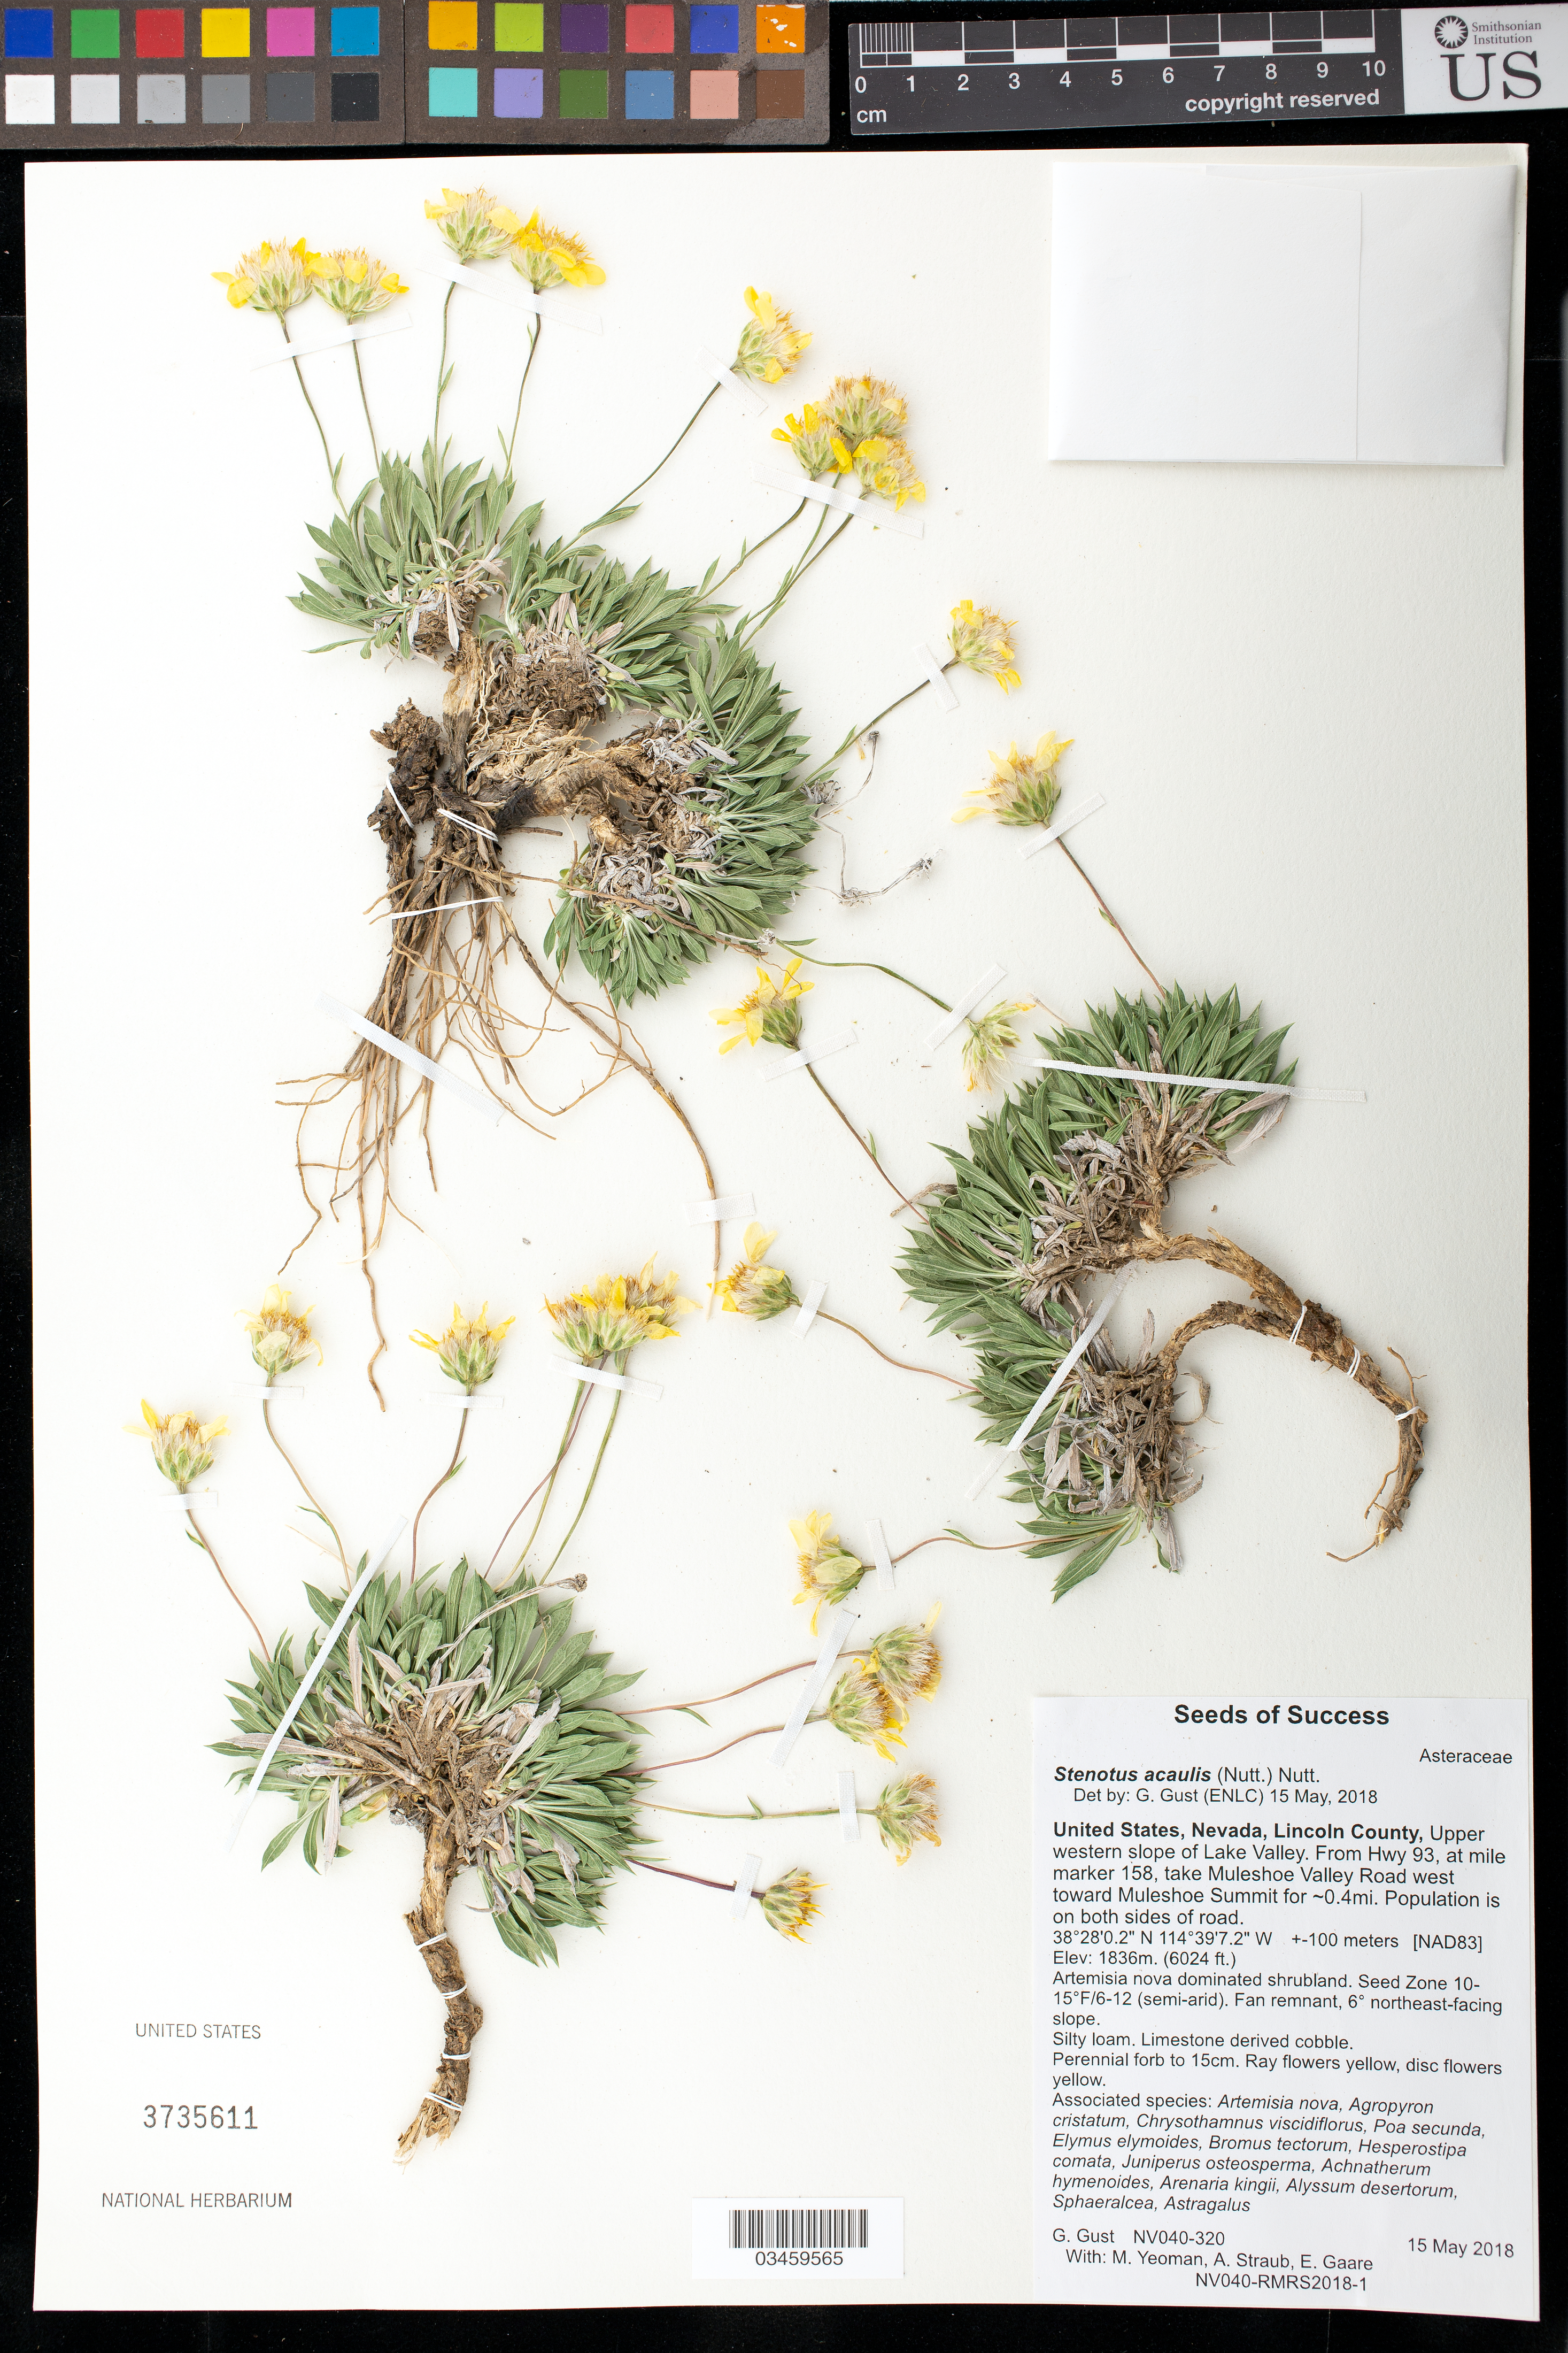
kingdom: Plantae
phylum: Tracheophyta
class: Magnoliopsida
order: Asterales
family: Asteraceae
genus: Stenotus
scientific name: Stenotus acaulis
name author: (Nutt.) Nutt.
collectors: M. Yeoman, A. Straub & E. Gaare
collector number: NV040-RMRS2018-1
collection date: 2015-05-15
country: United States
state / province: Nevada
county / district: Lincoln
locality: Upper western slope of Lake Valley, from Hwy 93, at mile marker 158, take Muleshoe Valley Rd west toward Muleshoe Summit for 0.4 mi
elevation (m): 1836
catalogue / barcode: US 3735611